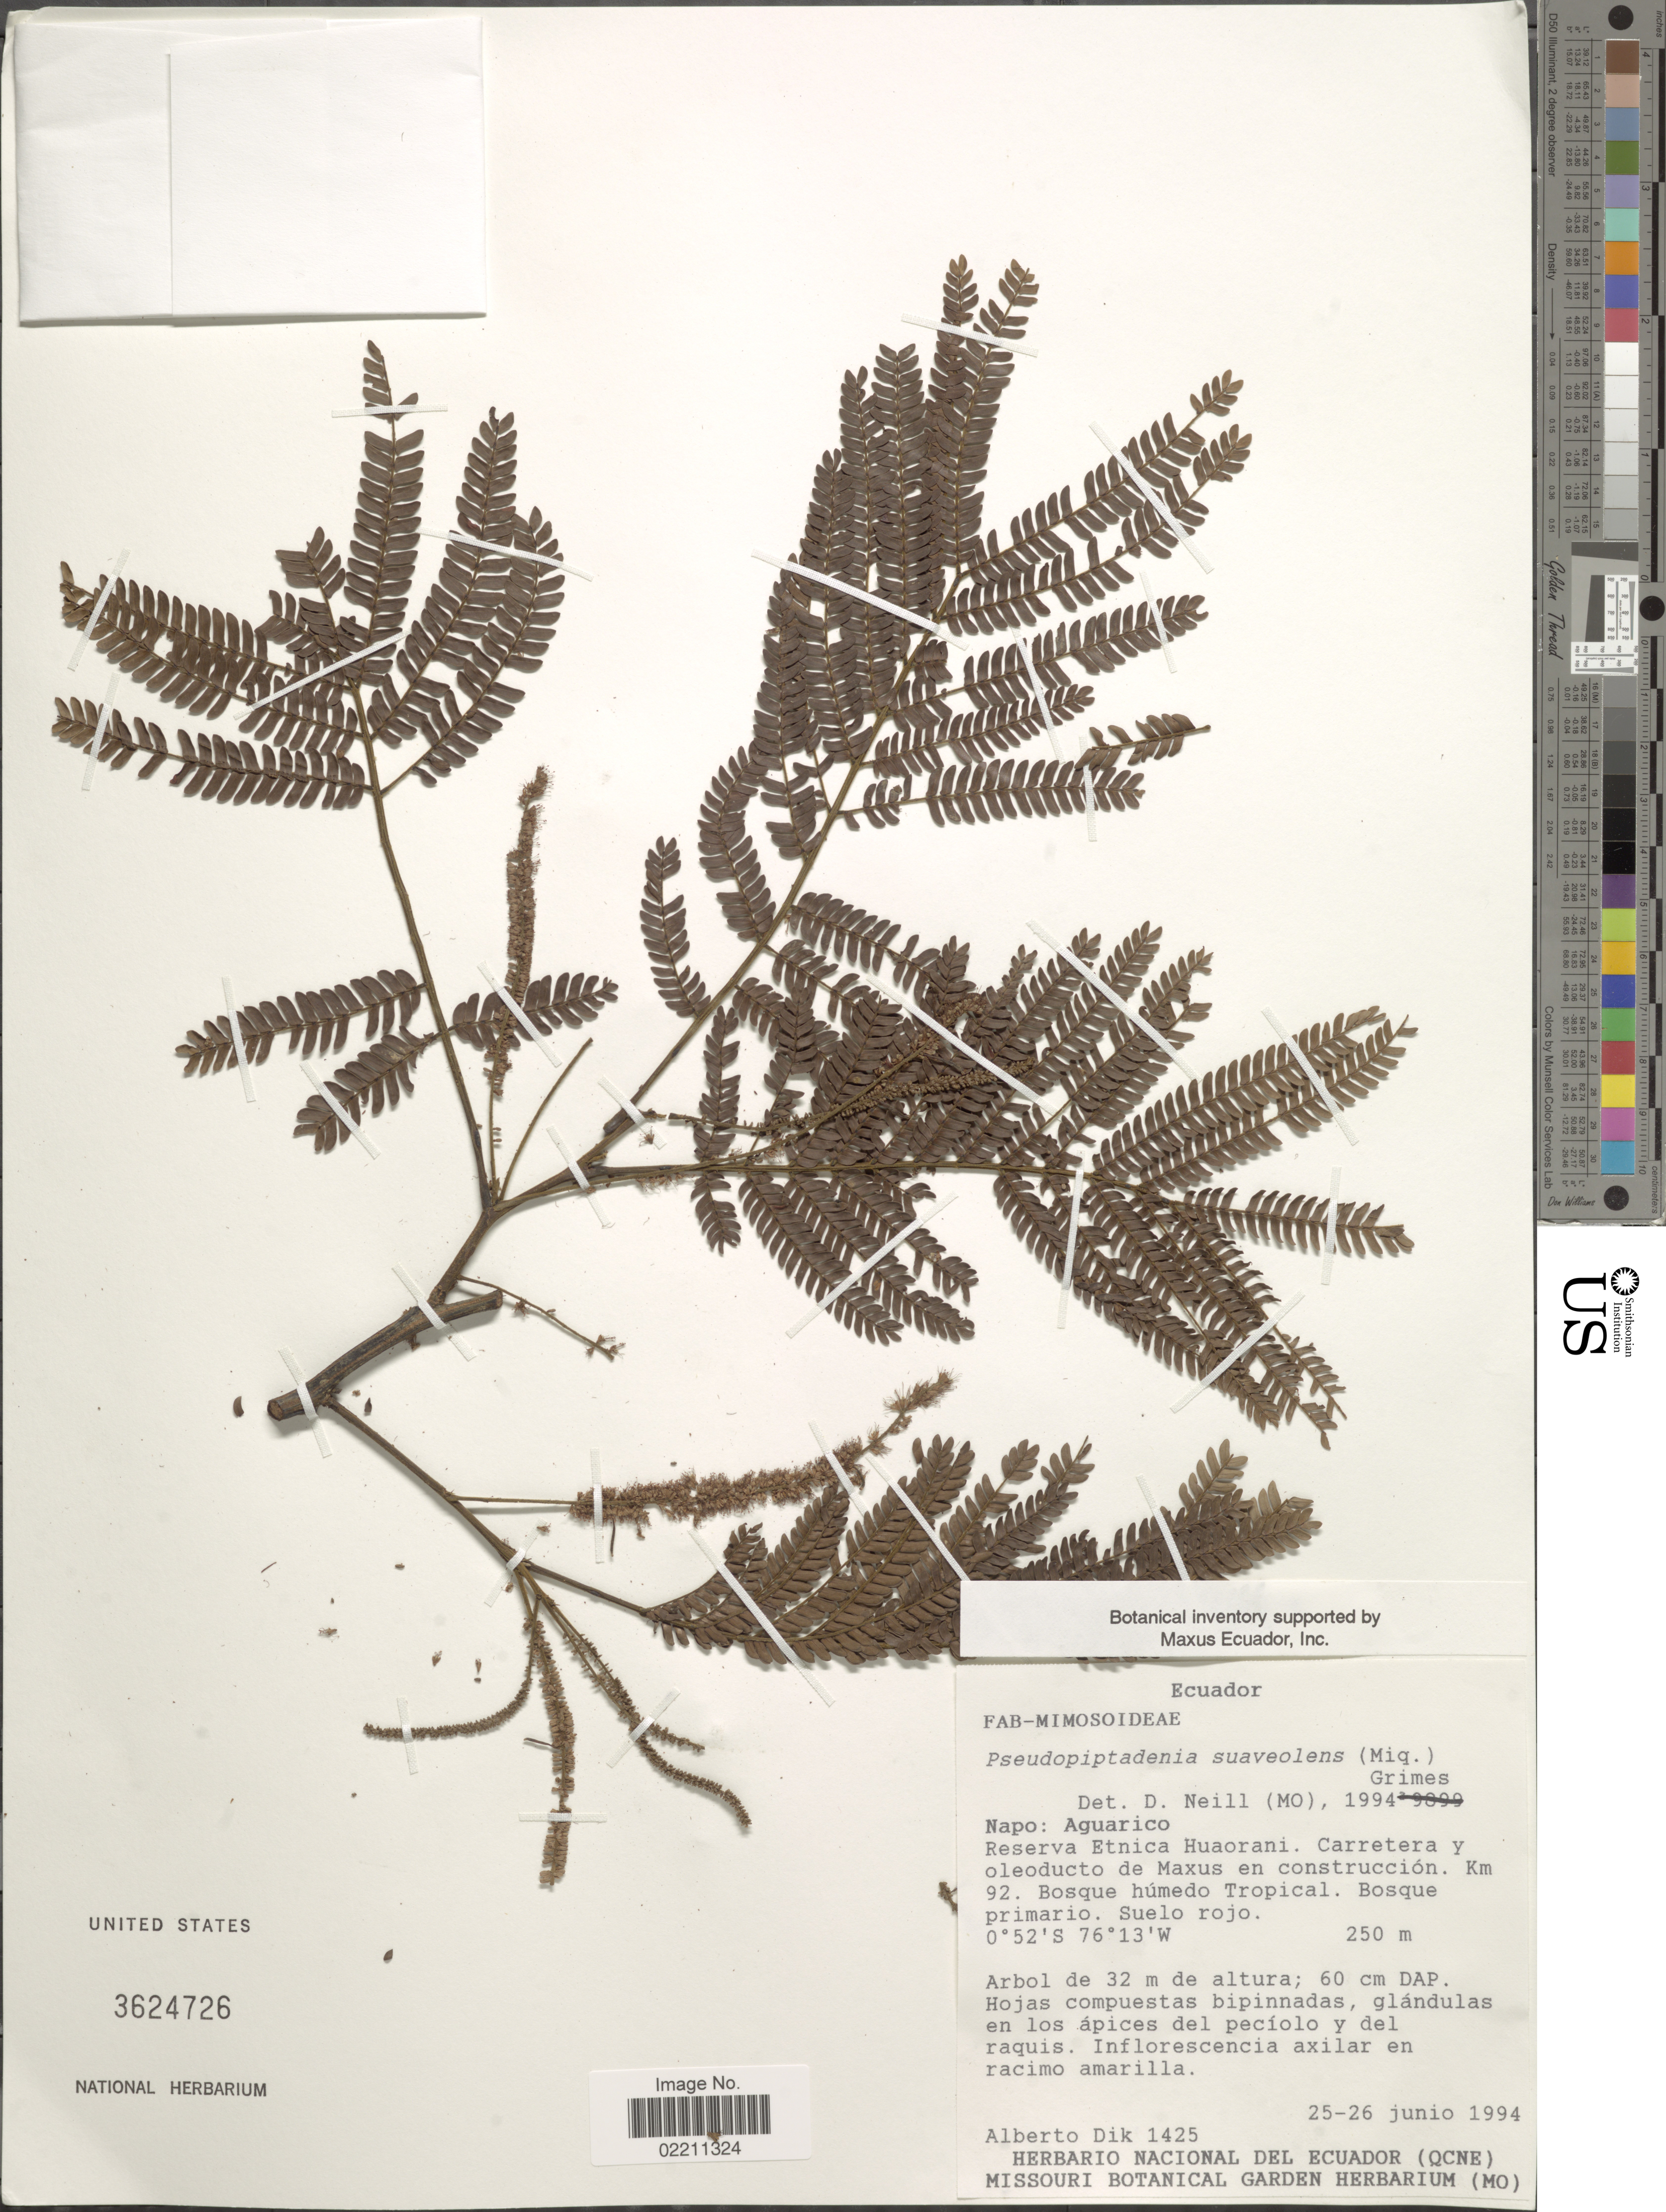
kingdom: Plantae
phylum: Tracheophyta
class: Magnoliopsida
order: Fabales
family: Fabaceae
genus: Marlimorimia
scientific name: Marlimorimia psilostachya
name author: (DC.) L.P. Queiroz & Marc.F. Simon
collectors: A. Dik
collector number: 1425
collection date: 1994-06-25/1994-06-26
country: Ecuador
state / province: Napo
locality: Napo: Aguarico, Reserva Etinica Huaorani. Carretera y oleoducto de Maxus en construccion, Km 92.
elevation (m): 250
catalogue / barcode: US 3624726